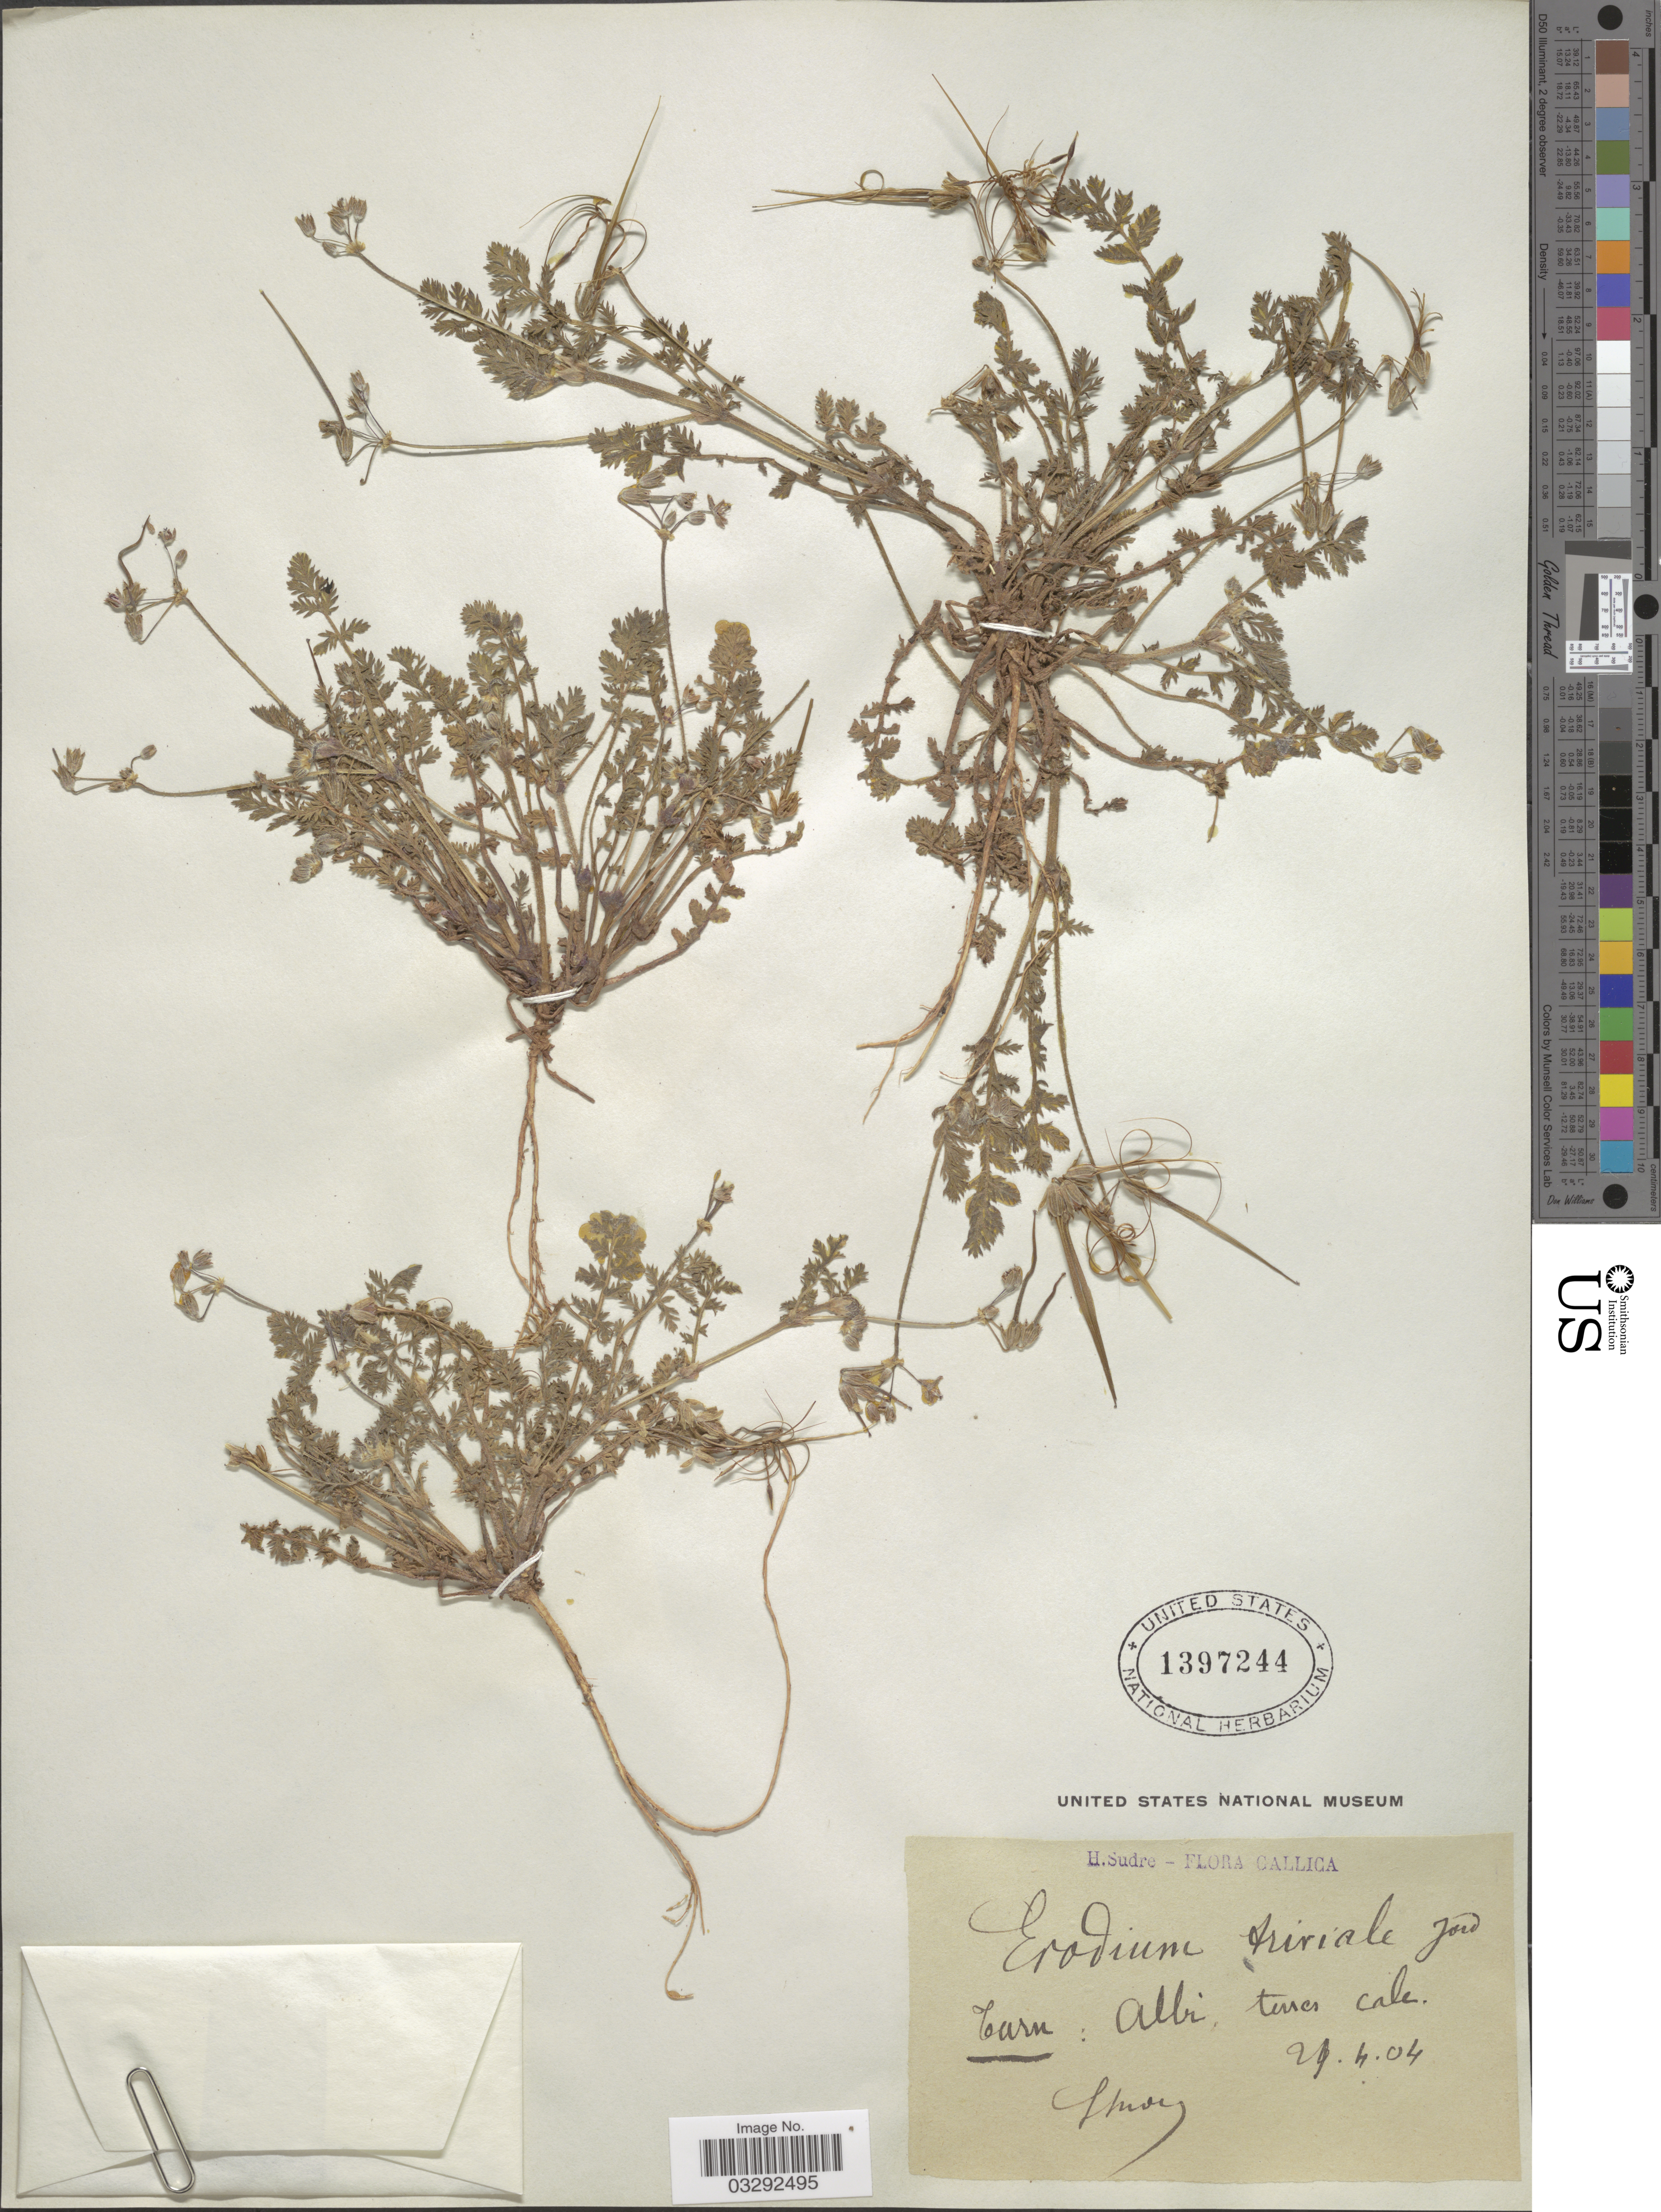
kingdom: Plantae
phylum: Tracheophyta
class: Magnoliopsida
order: Geraniales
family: Geraniaceae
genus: Erodium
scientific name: Erodium triviale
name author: Jord.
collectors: H. Sudre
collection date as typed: Transcribed d/m/y: 29/4/4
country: France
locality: Gallica. Tarn: Albi terres calc.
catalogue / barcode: US 1397244